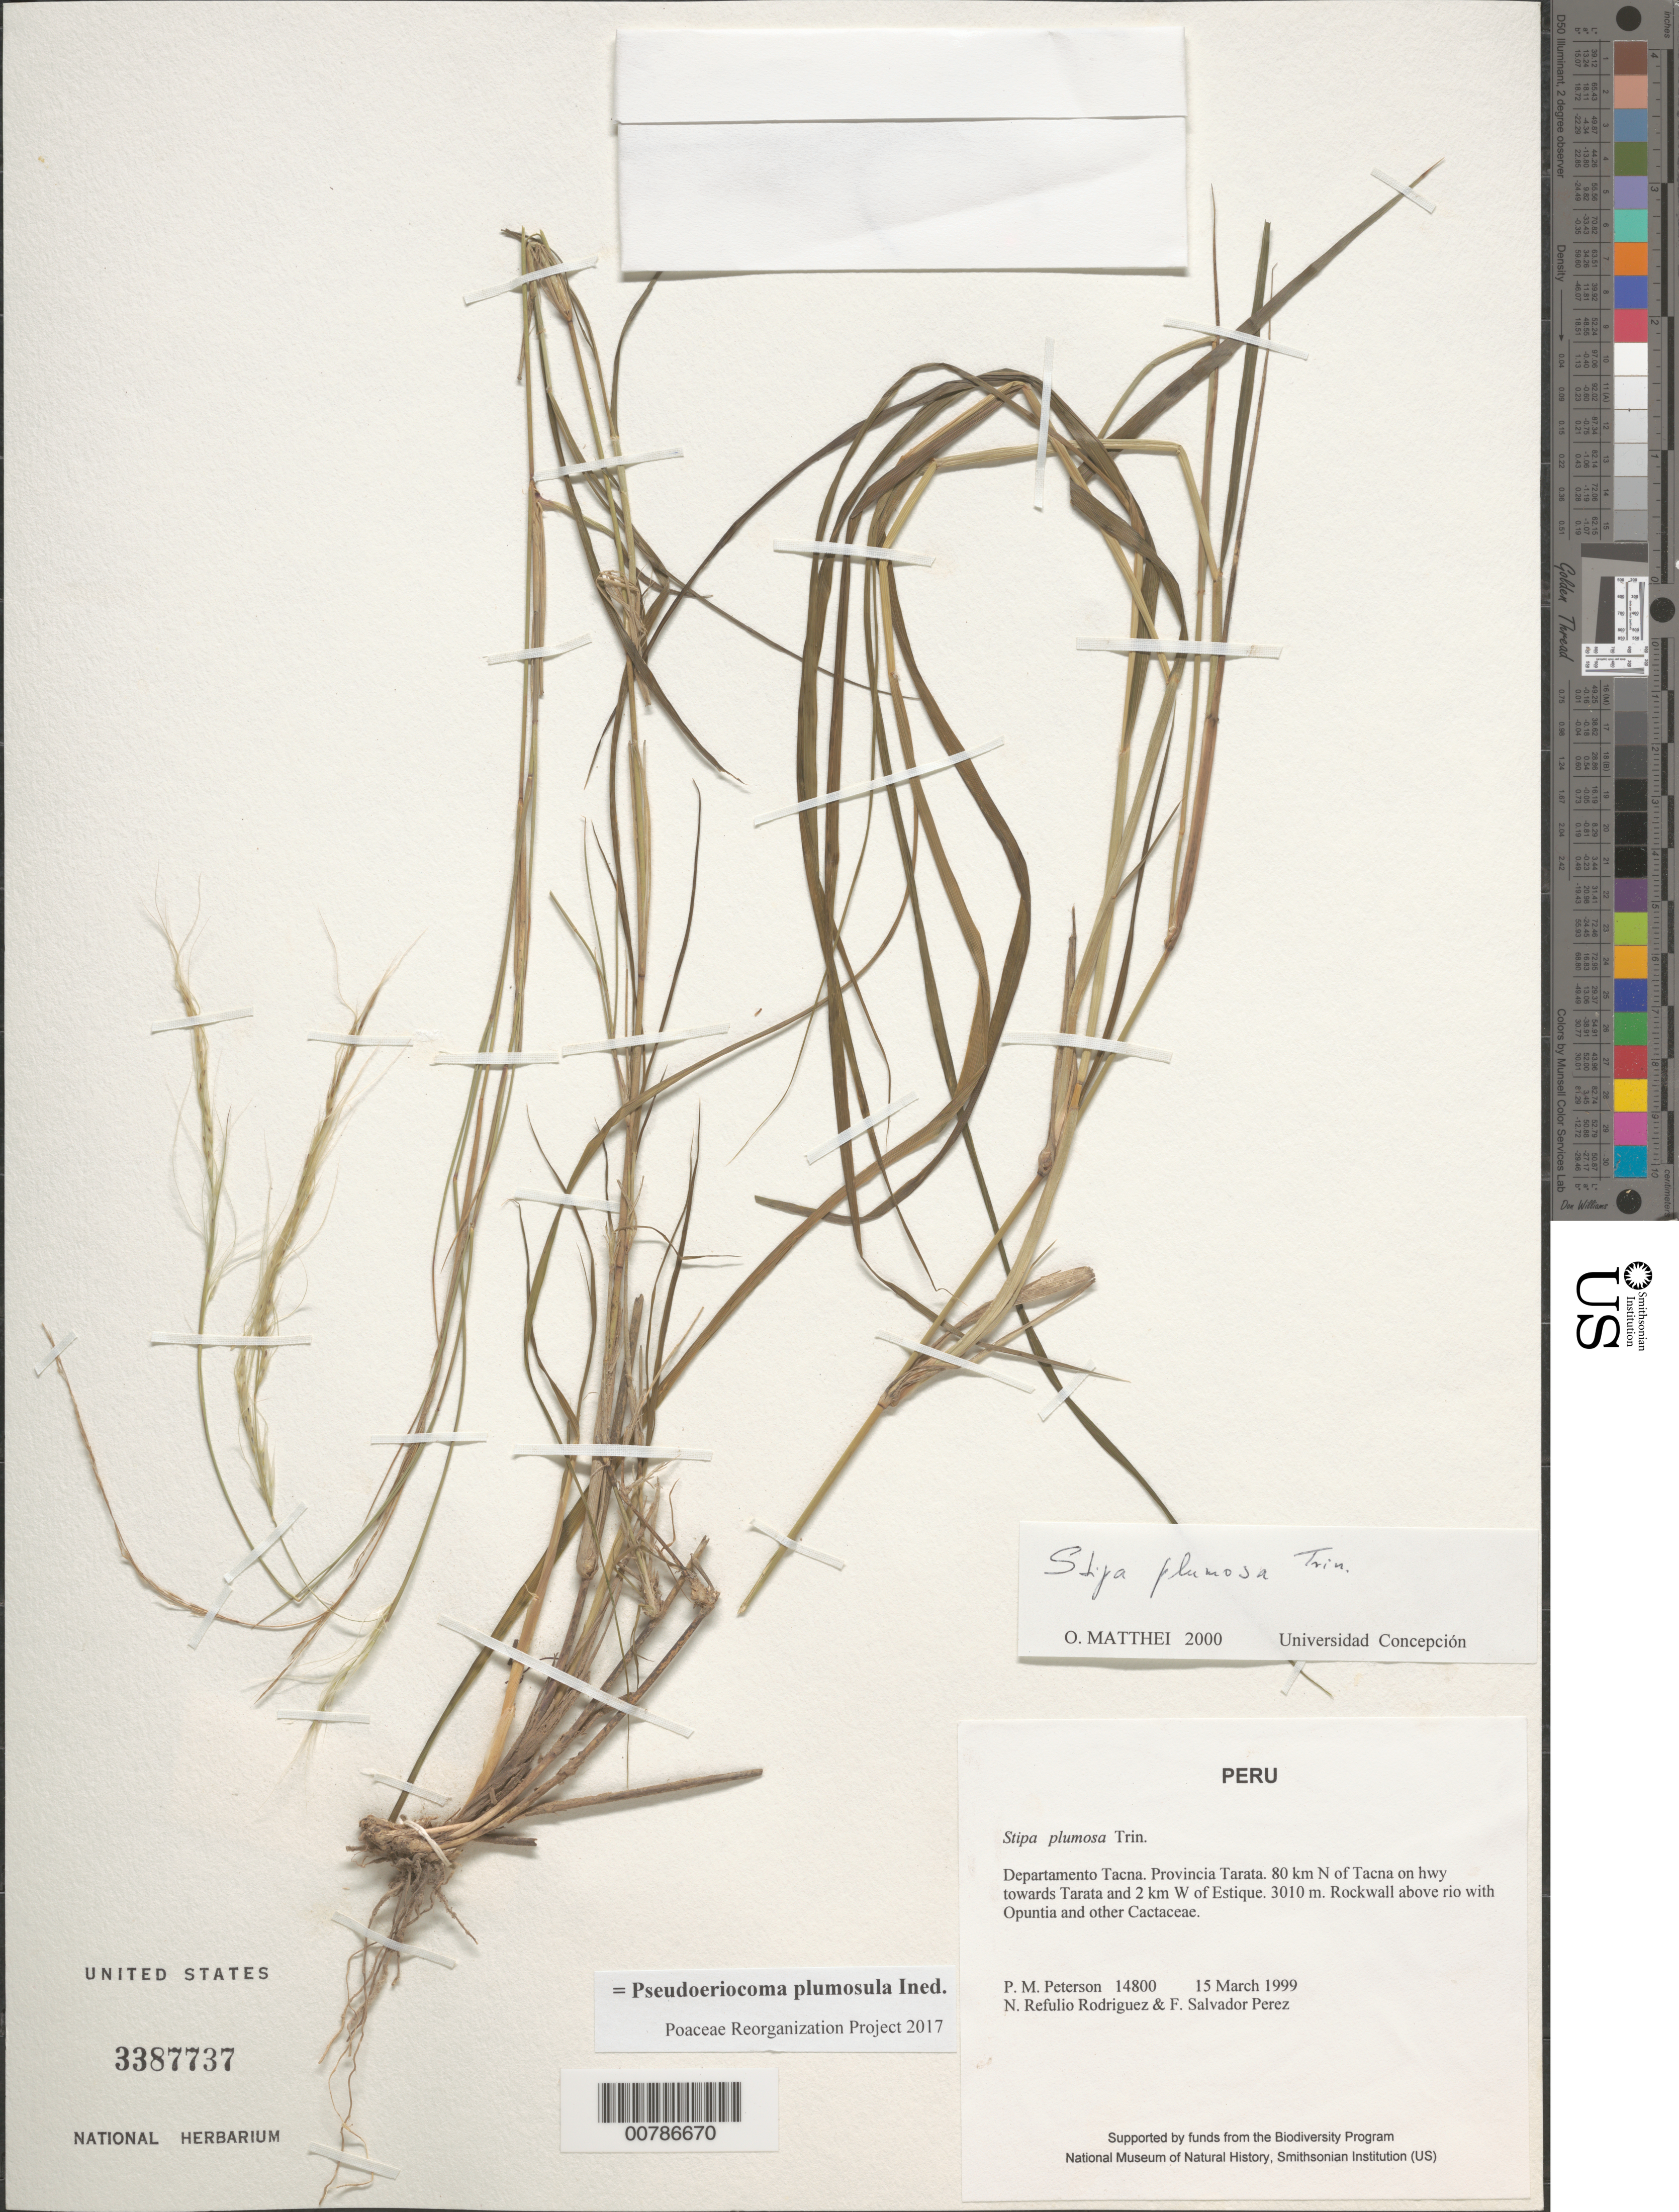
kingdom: Plantae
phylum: Tracheophyta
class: Liliopsida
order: Poales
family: Poaceae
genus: Pseudoeriocoma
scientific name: Pseudoeriocoma plumosula ined.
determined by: Poaceae Reorganization Project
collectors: P. M. Peterson, N. Refulio-Rodríguez & F. Salvador Perez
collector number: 14800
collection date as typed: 15 Mar 1999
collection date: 1999-03-15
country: Peru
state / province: Tacna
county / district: Tarata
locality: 80 km N of Tacna on hwy towards Tarata and 2 km W of Estique.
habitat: Rockwall above rio with Opuntia and other Cactaceae.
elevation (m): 3010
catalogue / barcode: US 3387737